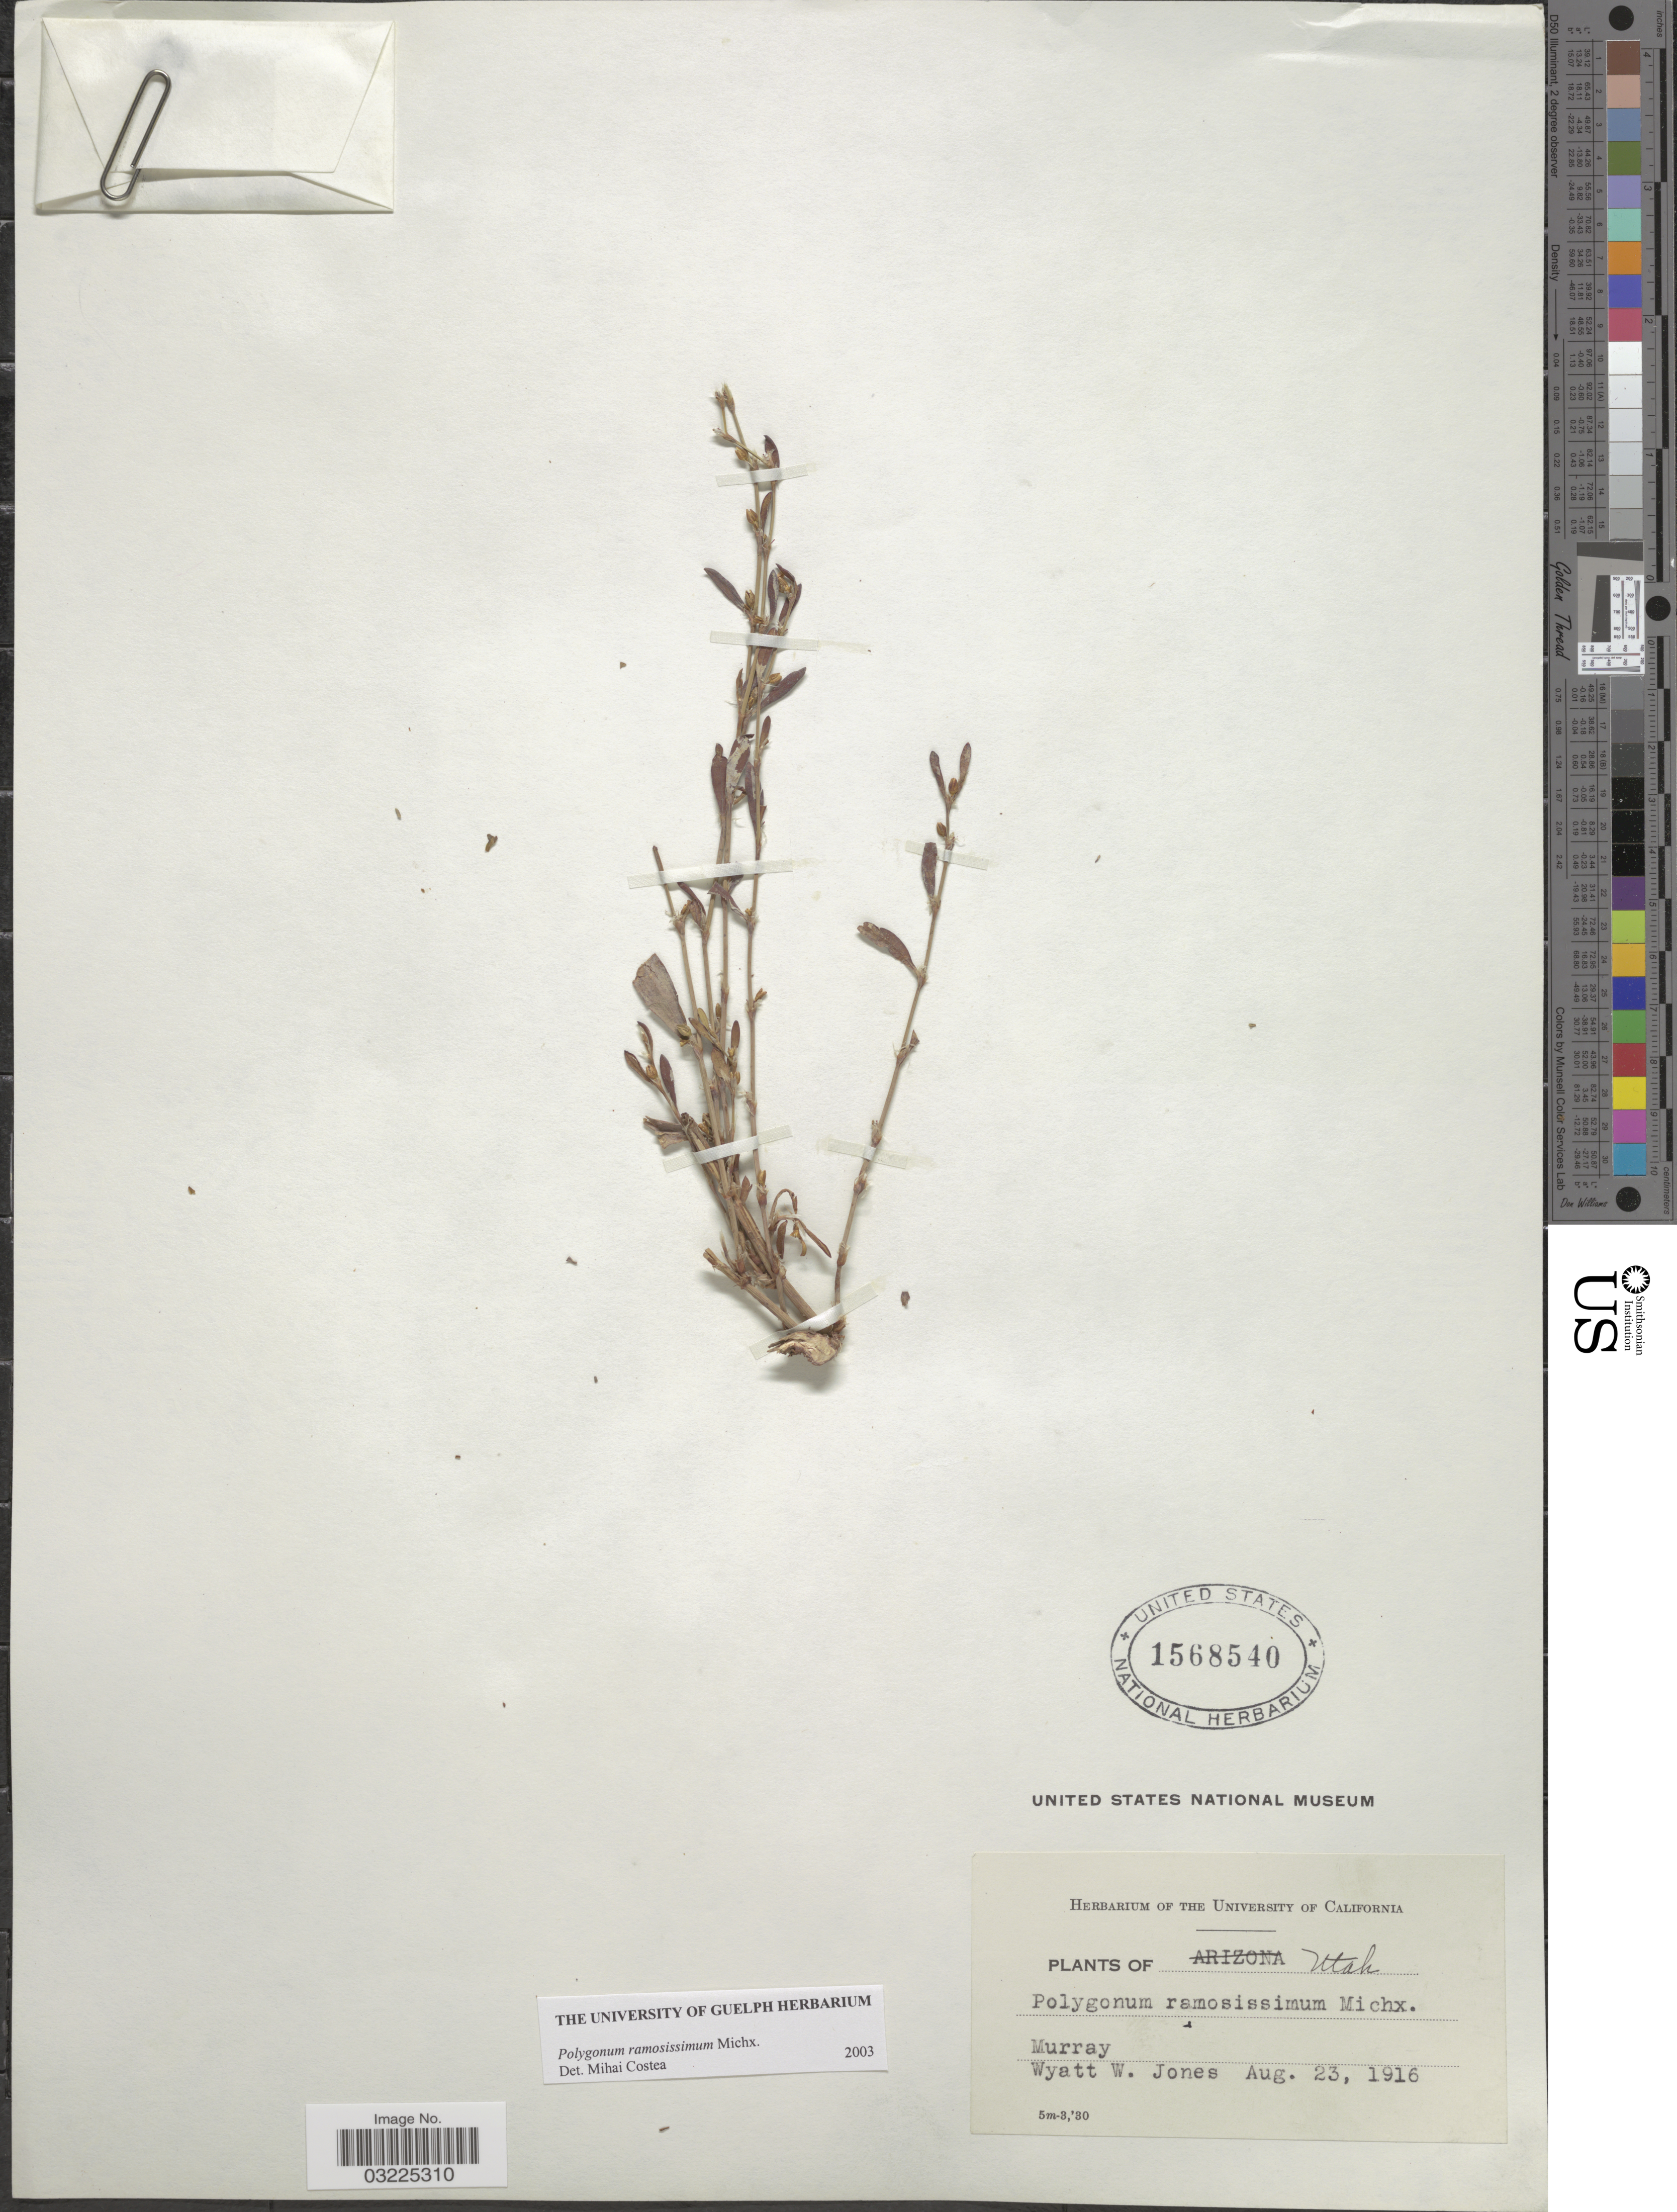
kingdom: Plantae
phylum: Tracheophyta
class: Magnoliopsida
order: Caryophyllales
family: Polygonaceae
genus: Polygonum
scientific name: Polygonum ramosissimum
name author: Michx.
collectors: W. W. Jones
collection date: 1916-08-23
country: United States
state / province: Utah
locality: Murray.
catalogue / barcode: US 1568540